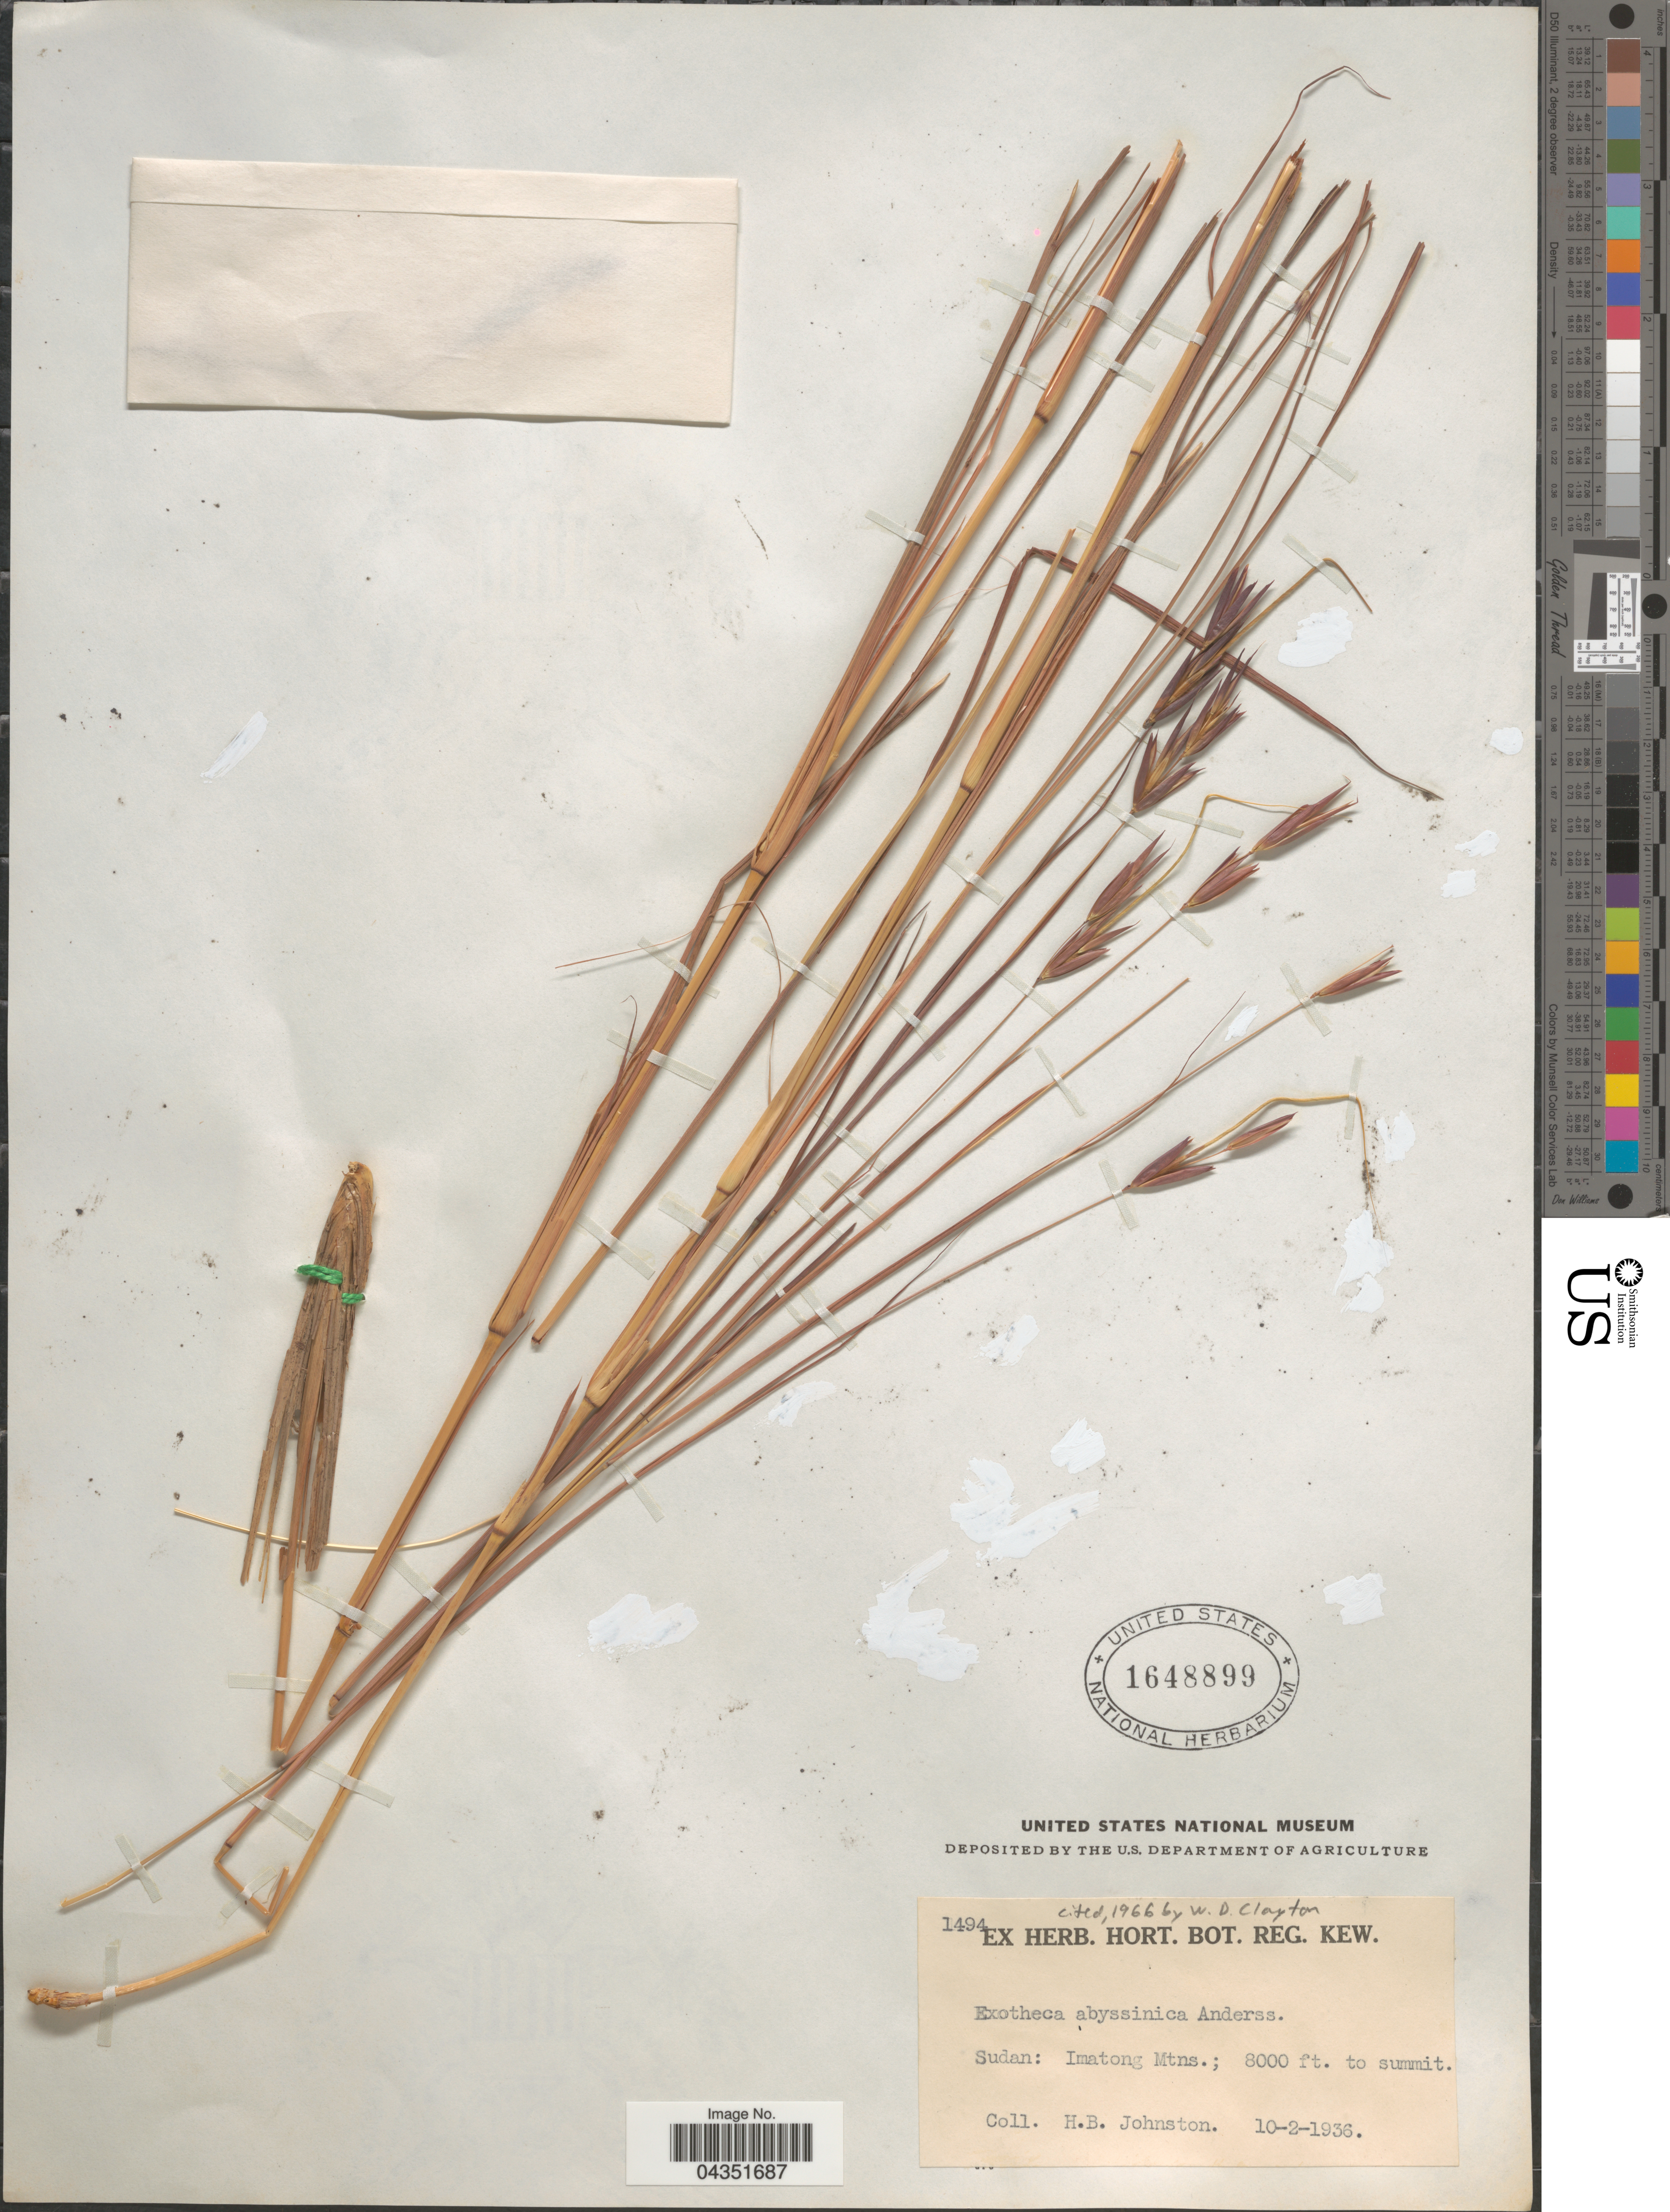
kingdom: Plantae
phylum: Tracheophyta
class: Liliopsida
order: Poales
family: Poaceae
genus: Exotheca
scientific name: Exotheca abyssinica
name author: (Hochst. ex A. Rich.) Andersson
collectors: H. B. Johnston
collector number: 1494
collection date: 1936-02-10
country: Sudan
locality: Imatong Mtns.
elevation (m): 2438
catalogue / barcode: US 1648899